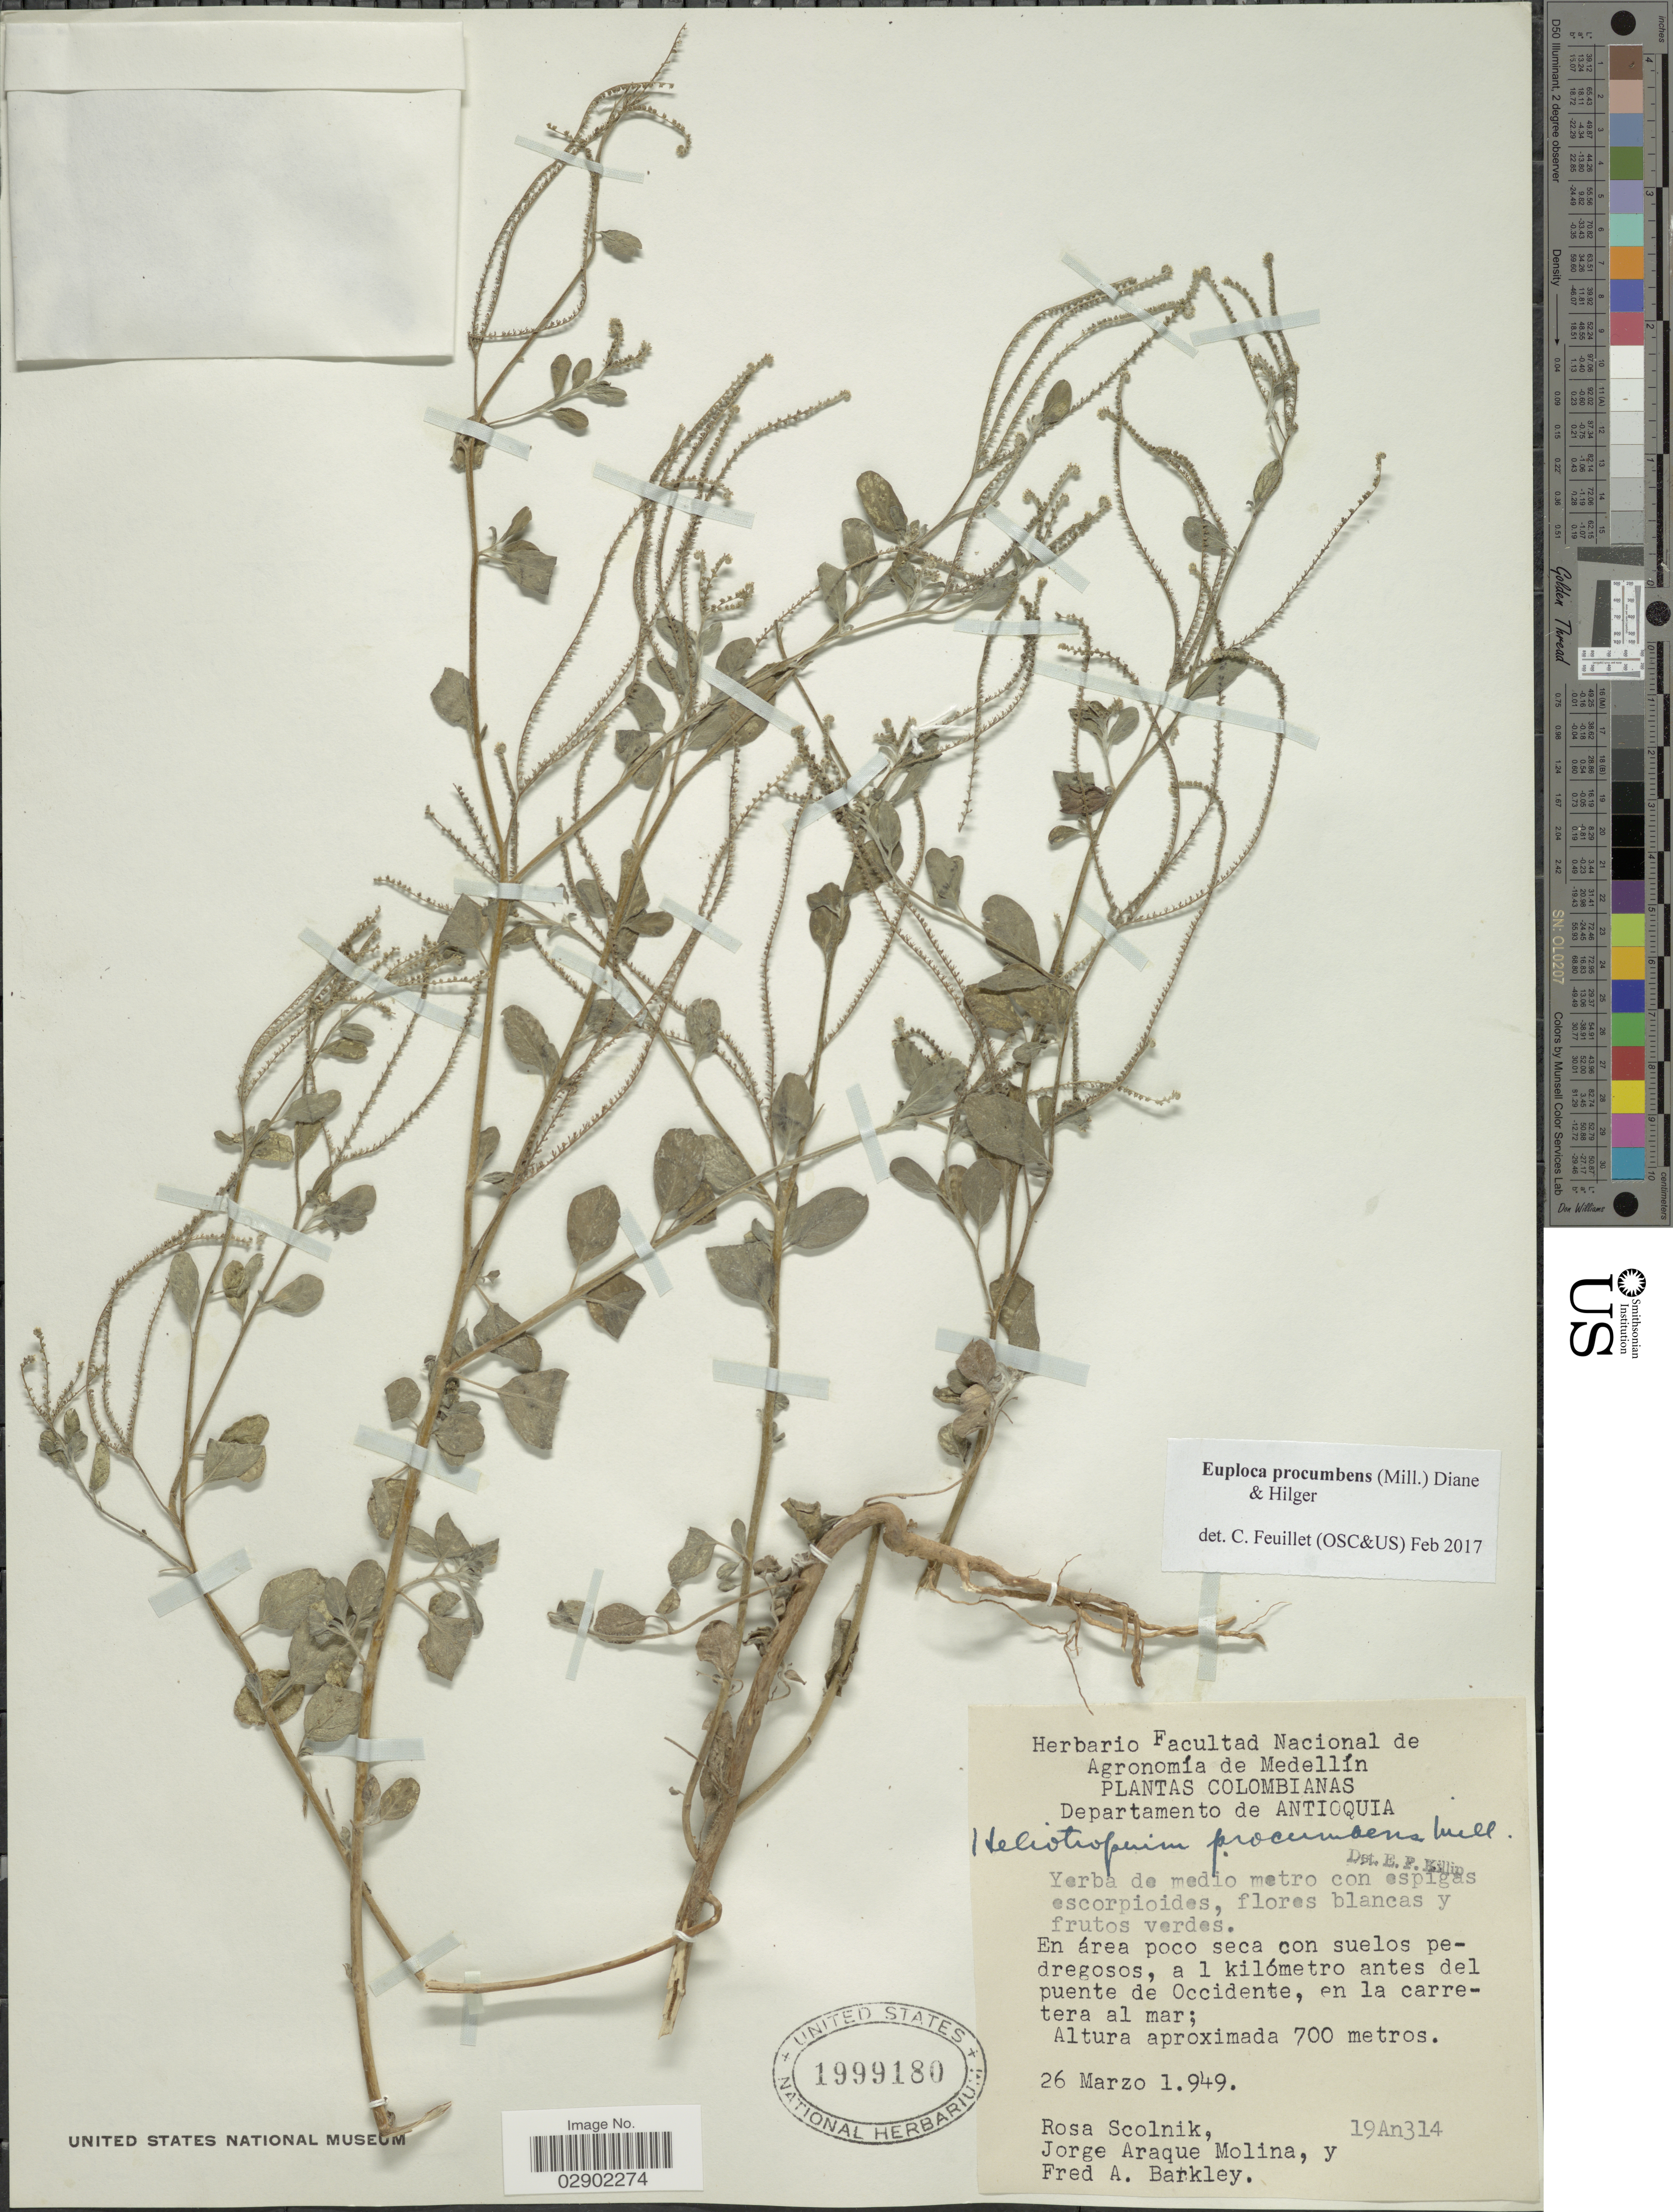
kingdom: Plantae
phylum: Tracheophyta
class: Magnoliopsida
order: Boraginales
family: Heliotropiaceae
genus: Euploca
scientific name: Euploca procumbens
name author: (Mill.) Diane & Hilger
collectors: R. Scolnik, J. Araque Molina & F. A. Barkley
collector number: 19An314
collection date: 1949-03-26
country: Colombia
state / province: Antioquia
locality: Departamento de Antioquia. En área poco seca con suelos pedregosos, a 1 kilómetro antes del puente de Occidente, en la carretera al mar.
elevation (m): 700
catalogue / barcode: US 1999180